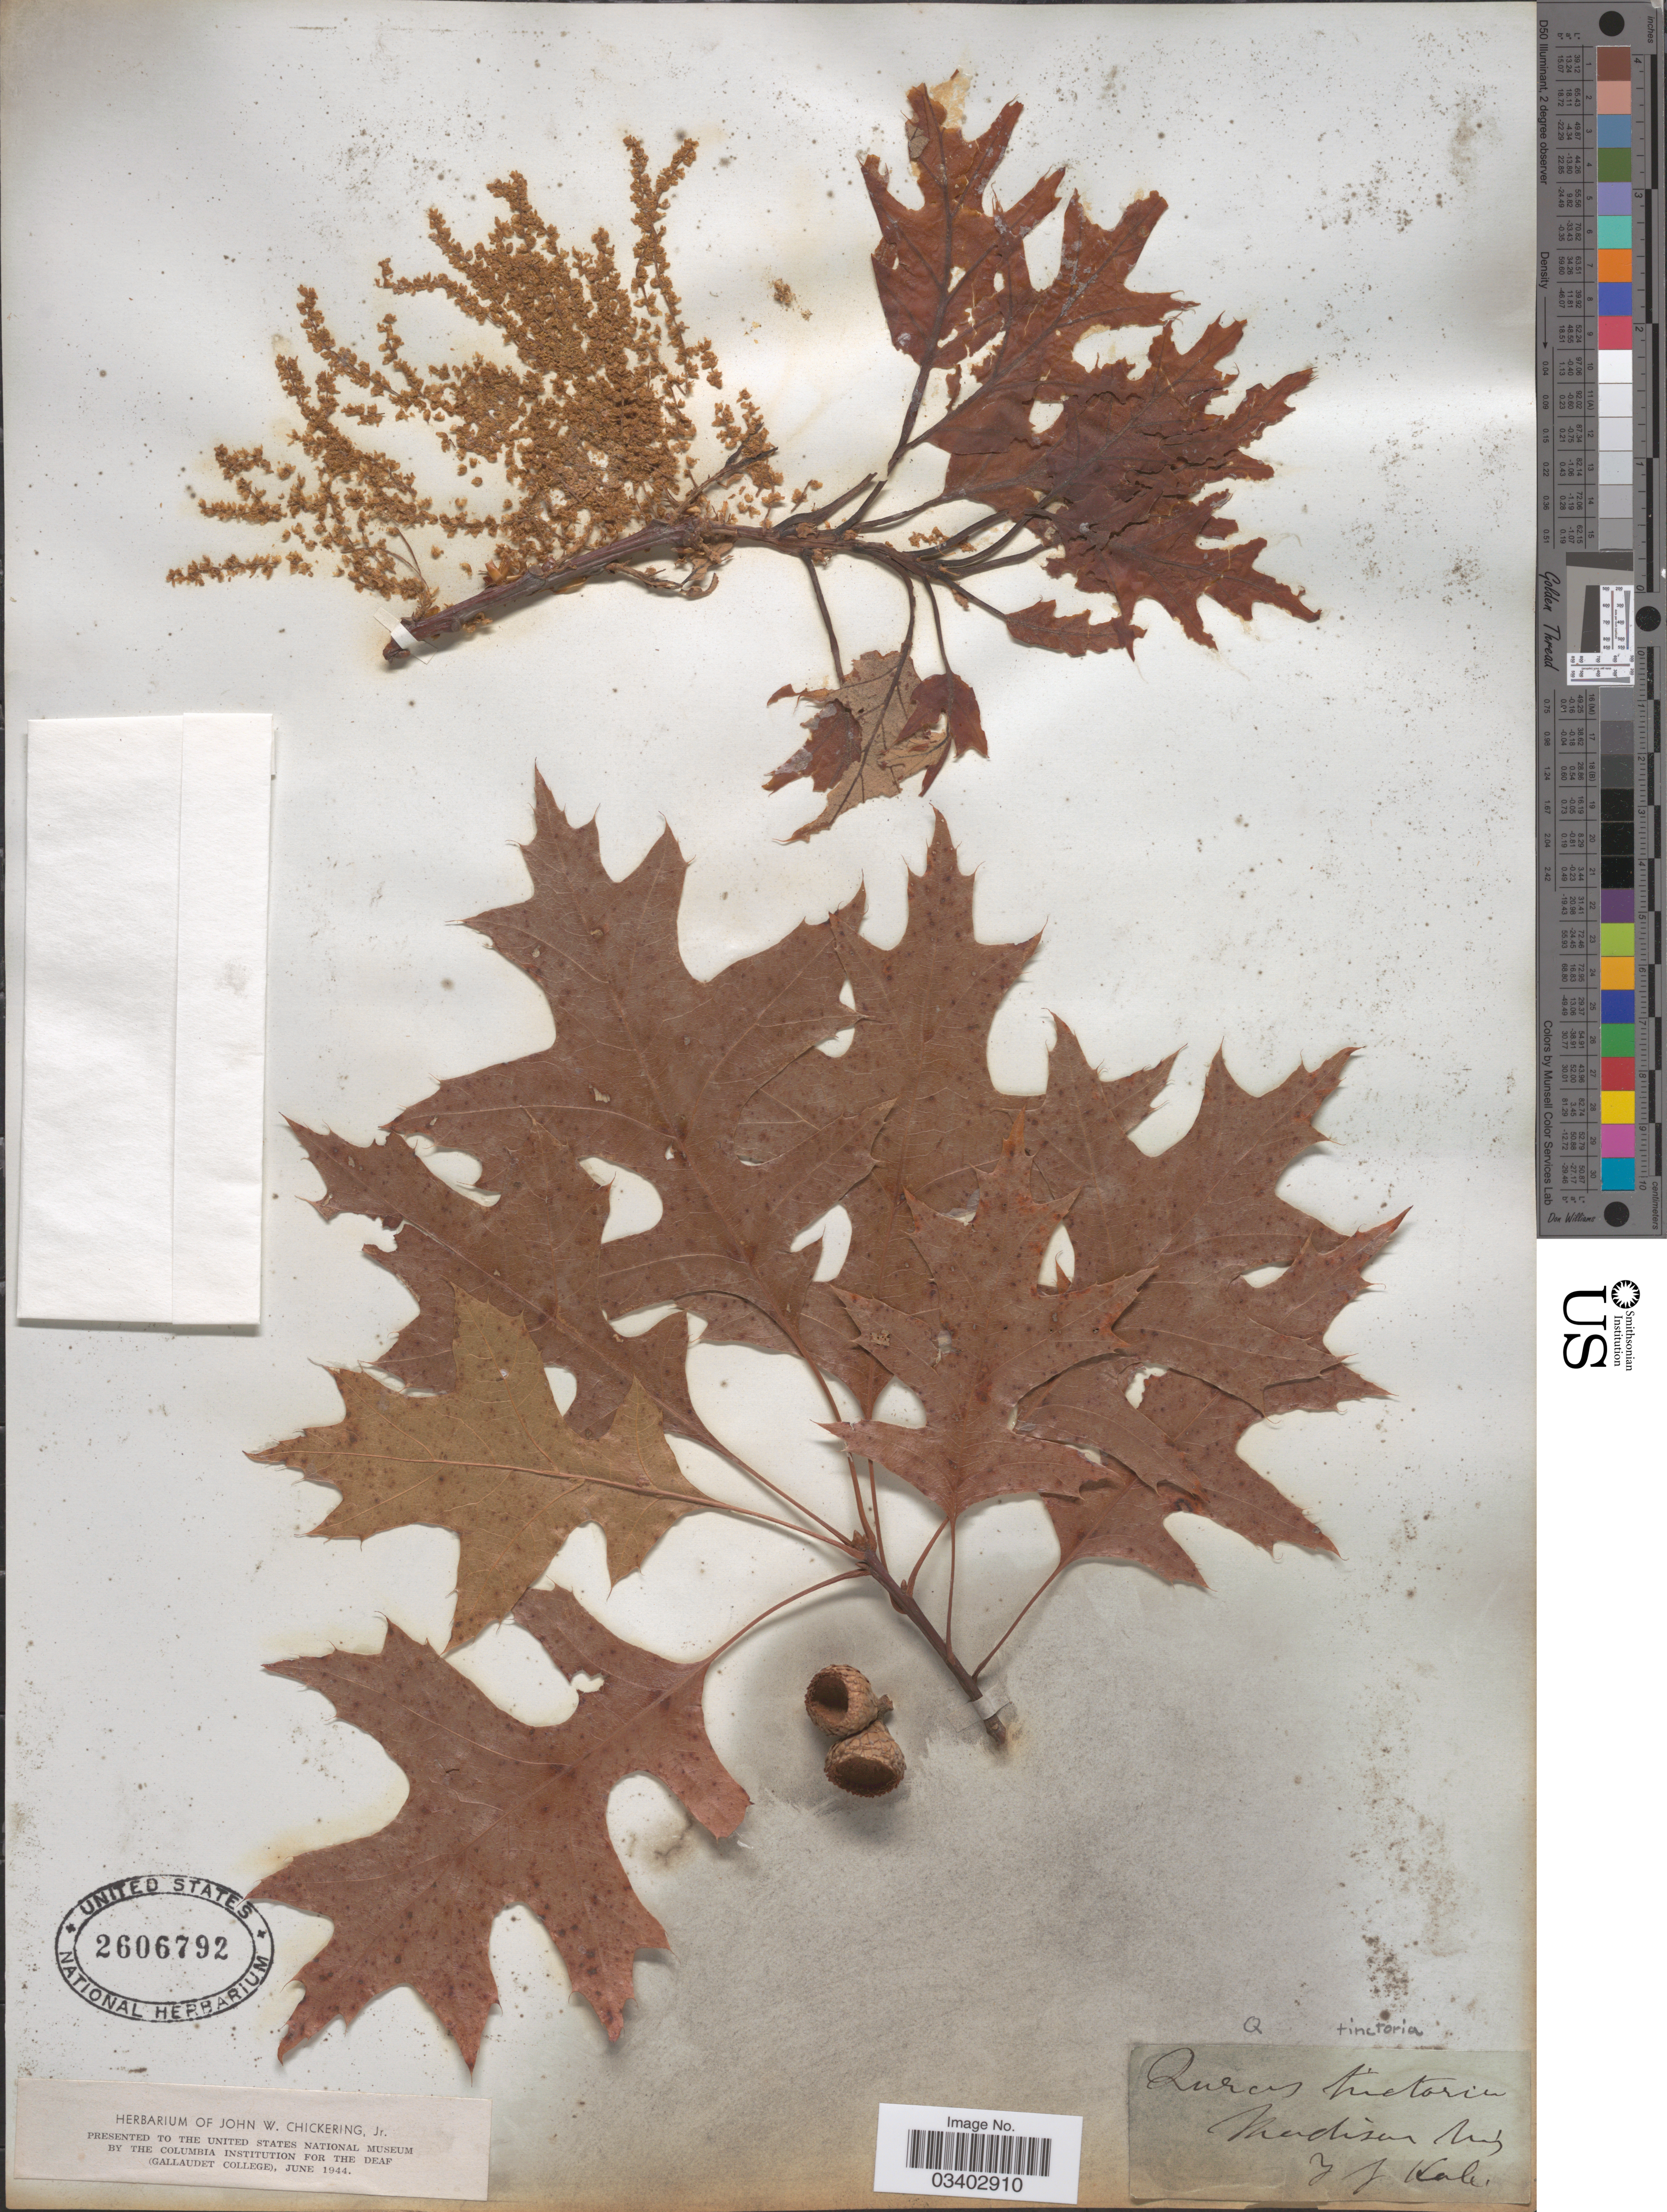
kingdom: Plantae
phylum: Tracheophyta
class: Magnoliopsida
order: Fagales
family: Fagaceae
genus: Quercus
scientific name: Quercus tinctoria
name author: Michx.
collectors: T. Hale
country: United States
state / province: Wisconsin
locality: Madison, Wis.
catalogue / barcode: US 2606792